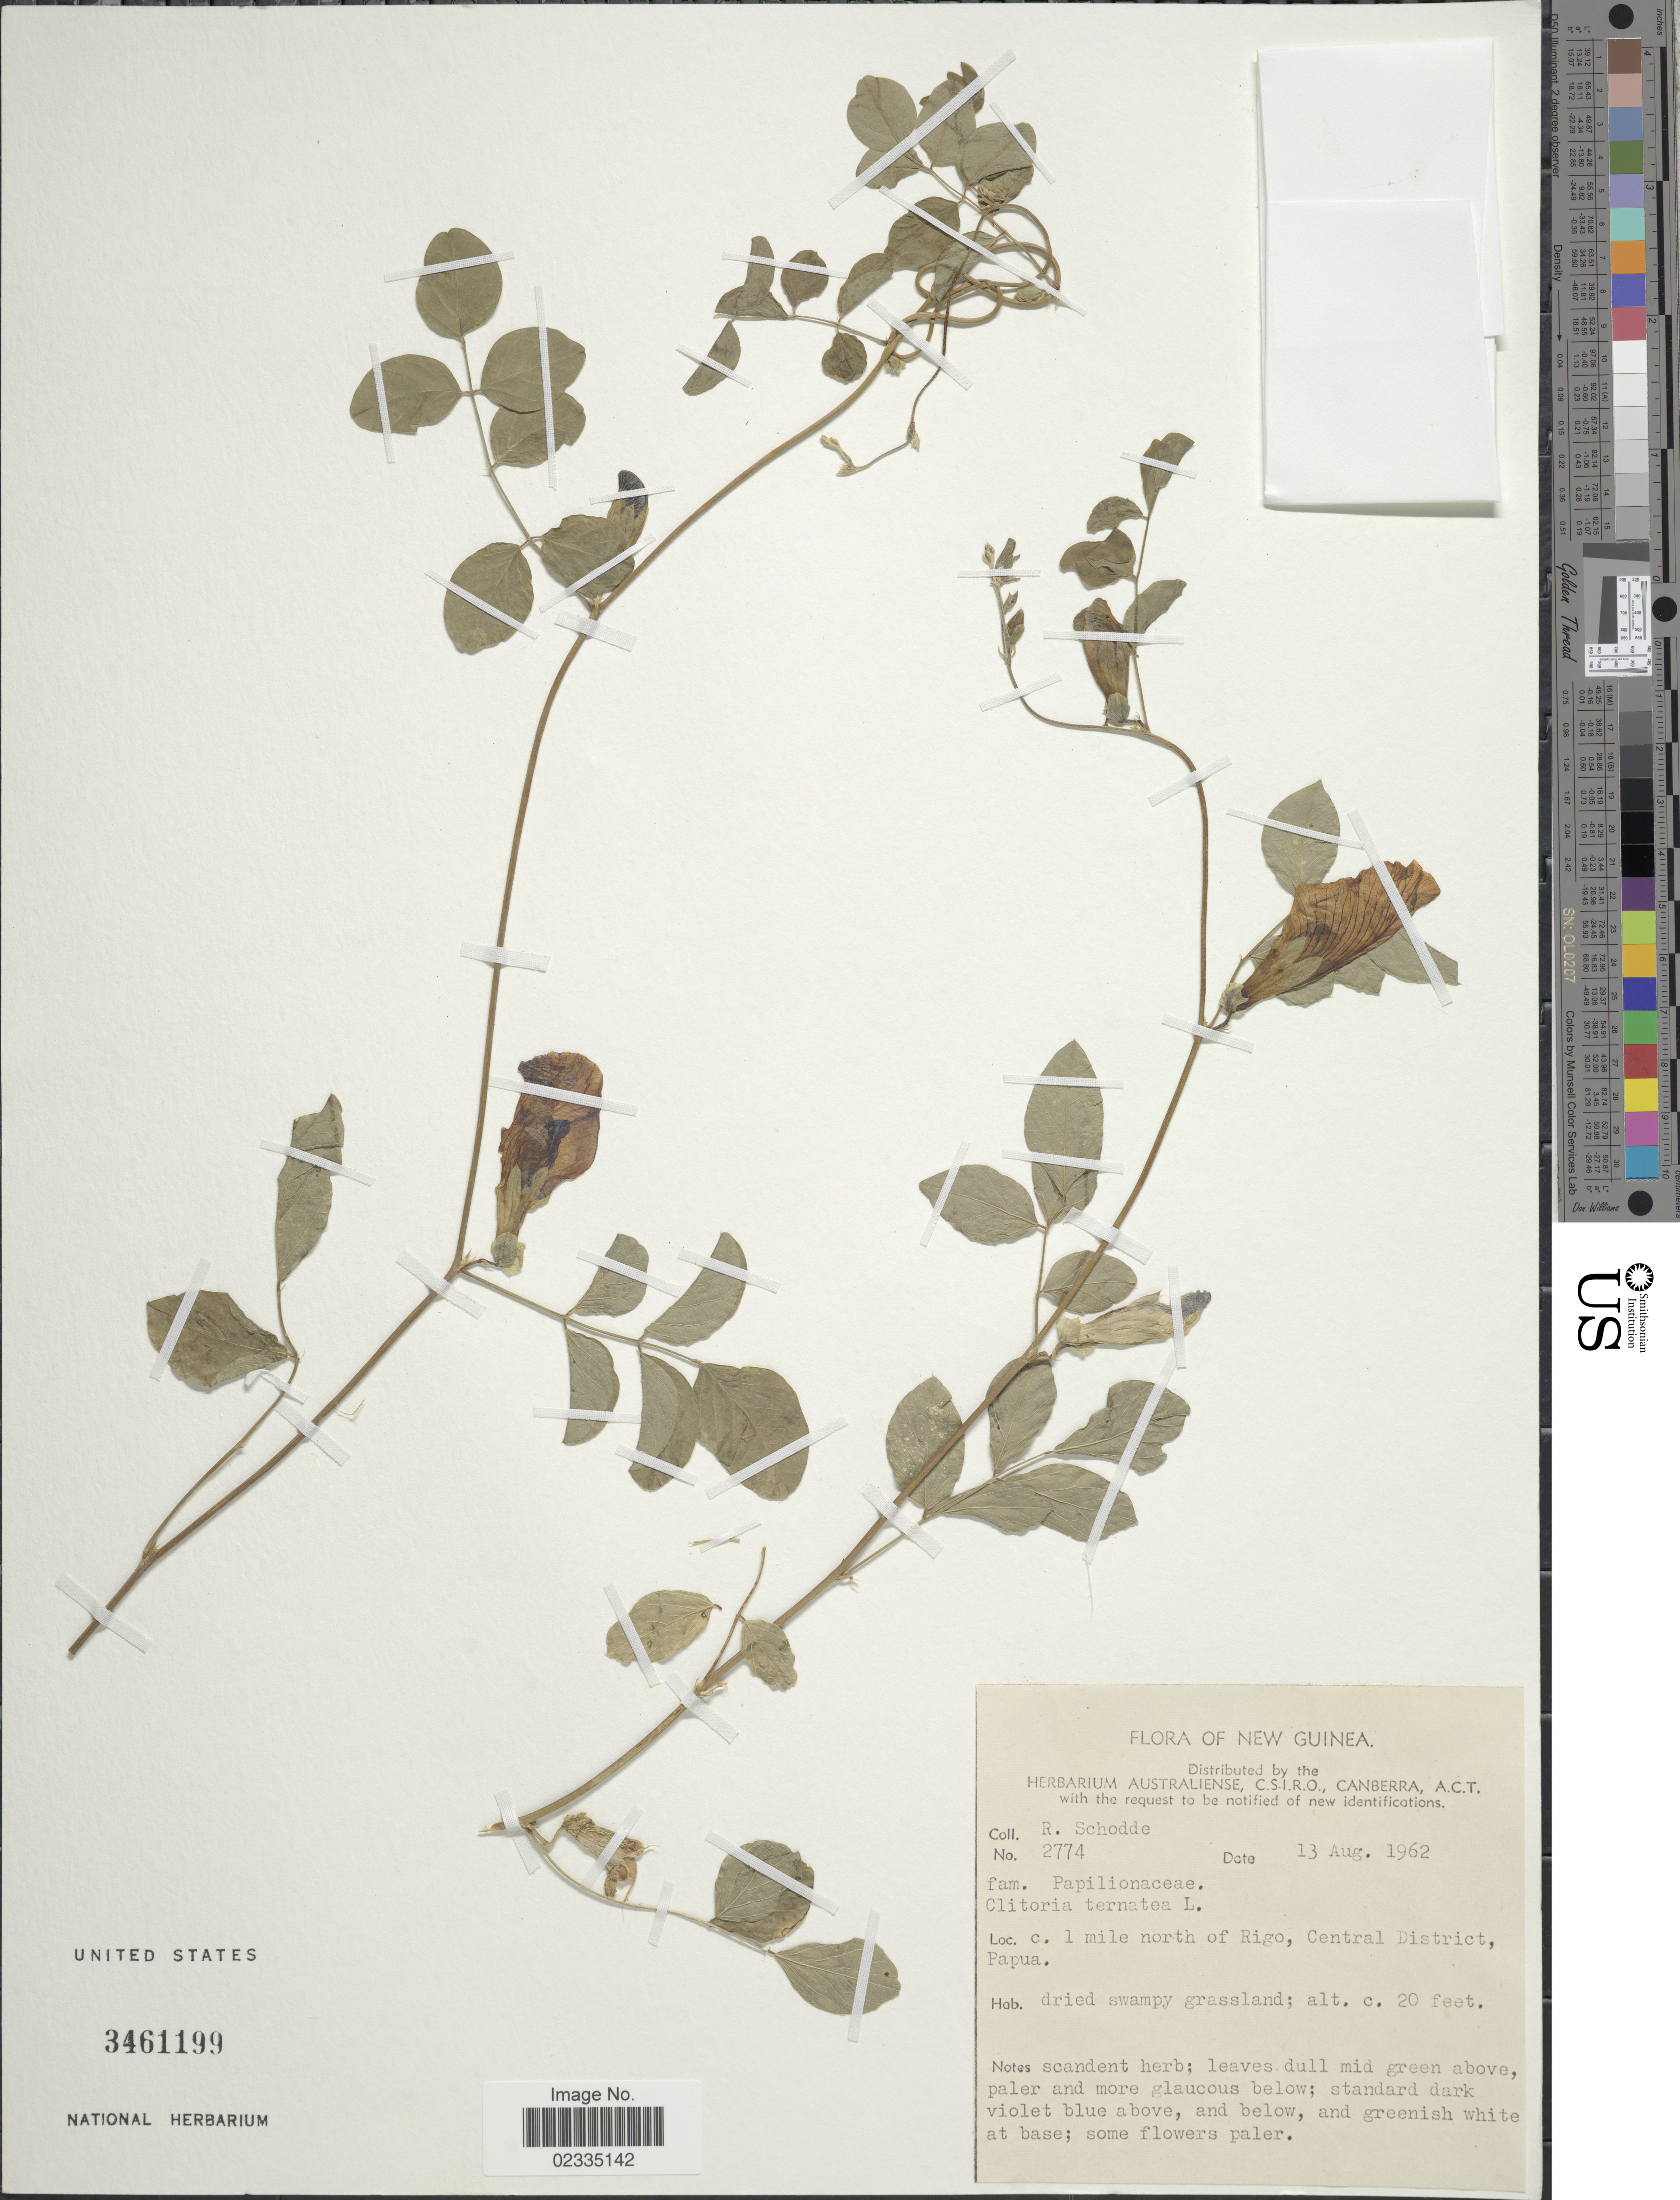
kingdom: Plantae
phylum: Tracheophyta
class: Magnoliopsida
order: Fabales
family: Fabaceae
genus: Clitoria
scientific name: Clitoria ternatea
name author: L.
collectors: R. Schodde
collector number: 2774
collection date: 1962-08-13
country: Papua New Guinea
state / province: Central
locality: New Guinea, c. 1 mile north of Rigo, Central District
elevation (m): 6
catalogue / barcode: US 3461199